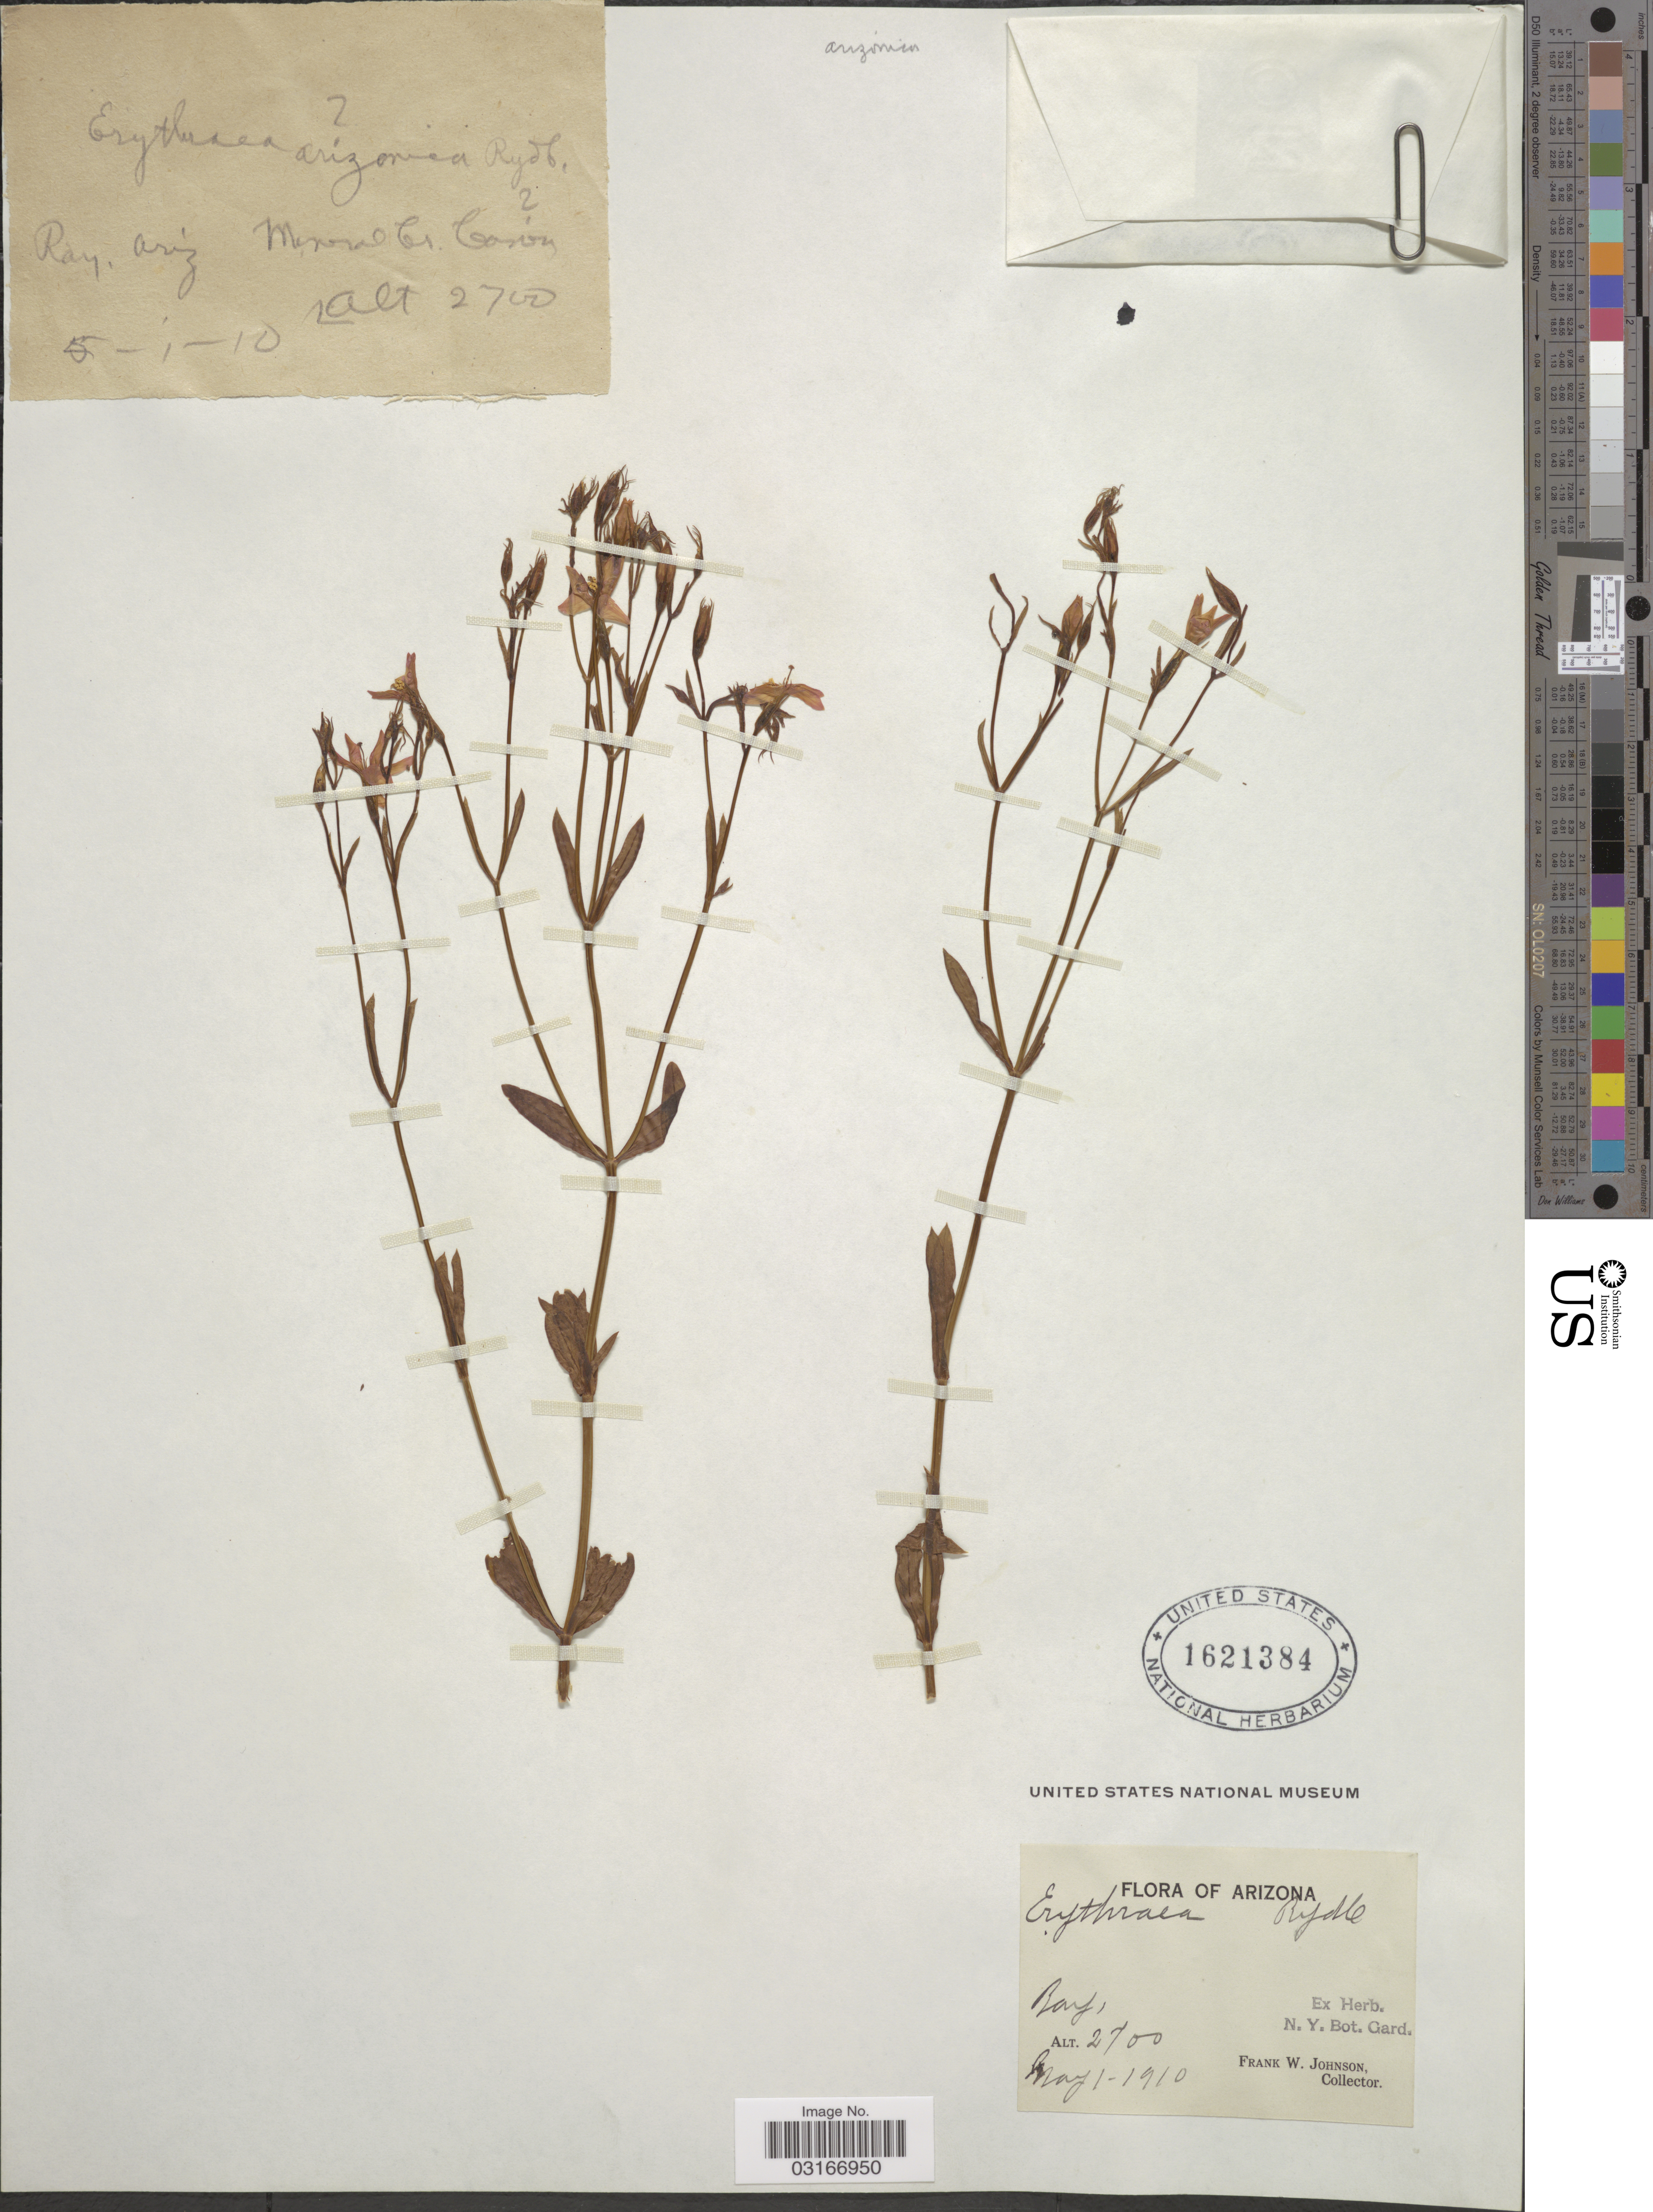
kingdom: Plantae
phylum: Tracheophyta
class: Magnoliopsida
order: Gentianales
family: Gentianaceae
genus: Centaurium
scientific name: Centaurium calycosum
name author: (Buckley) Buckley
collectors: F. W. Johnson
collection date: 1910-05-01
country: United States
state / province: Arizona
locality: Ray, Mineral Cr.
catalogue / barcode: US 1621384